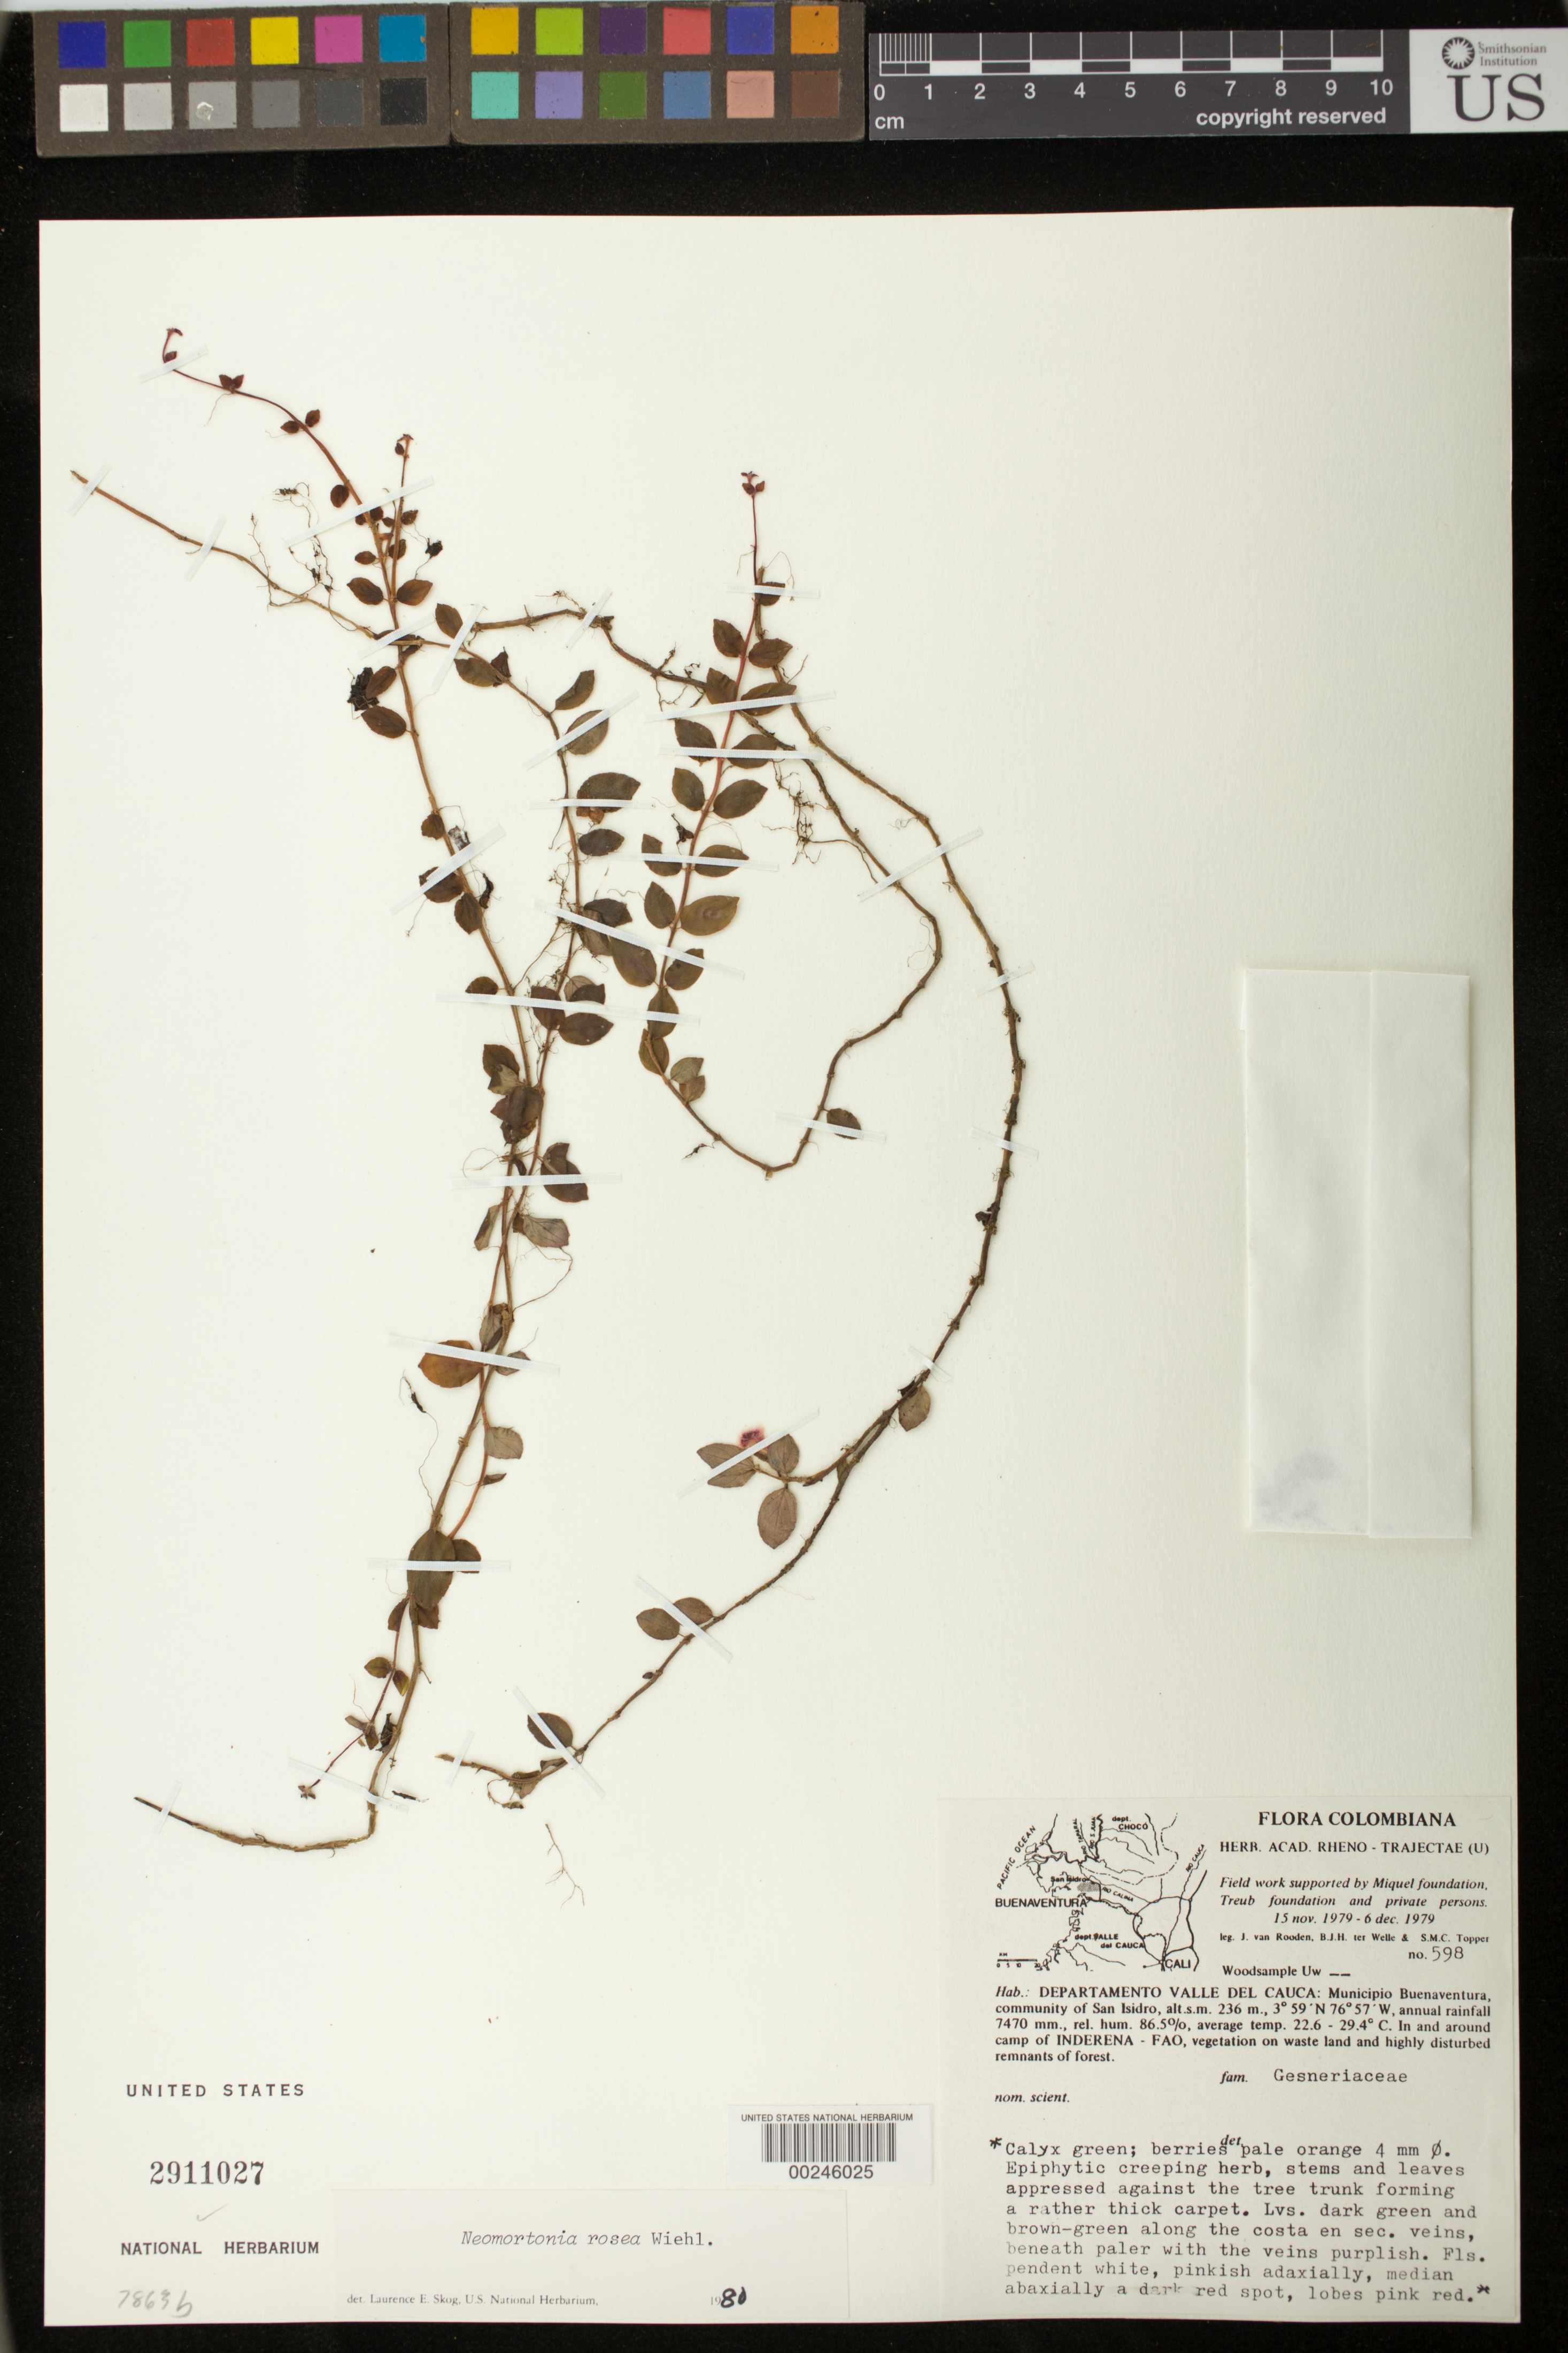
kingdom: Plantae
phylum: Tracheophyta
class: Magnoliopsida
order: Lamiales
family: Gesneriaceae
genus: Neomortonia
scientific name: Neomortonia rosea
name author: Wiehler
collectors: J. Van Rooden, B. Welle & -. Topper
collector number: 598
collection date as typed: Nov-Dec 1979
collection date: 1979-11/1979-12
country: Colombia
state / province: Valle del Cauca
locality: Mpio. Buenaventura, community of San Isidro, in and around camp of Inderna - Fao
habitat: Vegetation on waste land and highly disturbed remnants of forest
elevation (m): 236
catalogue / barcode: US 2911027